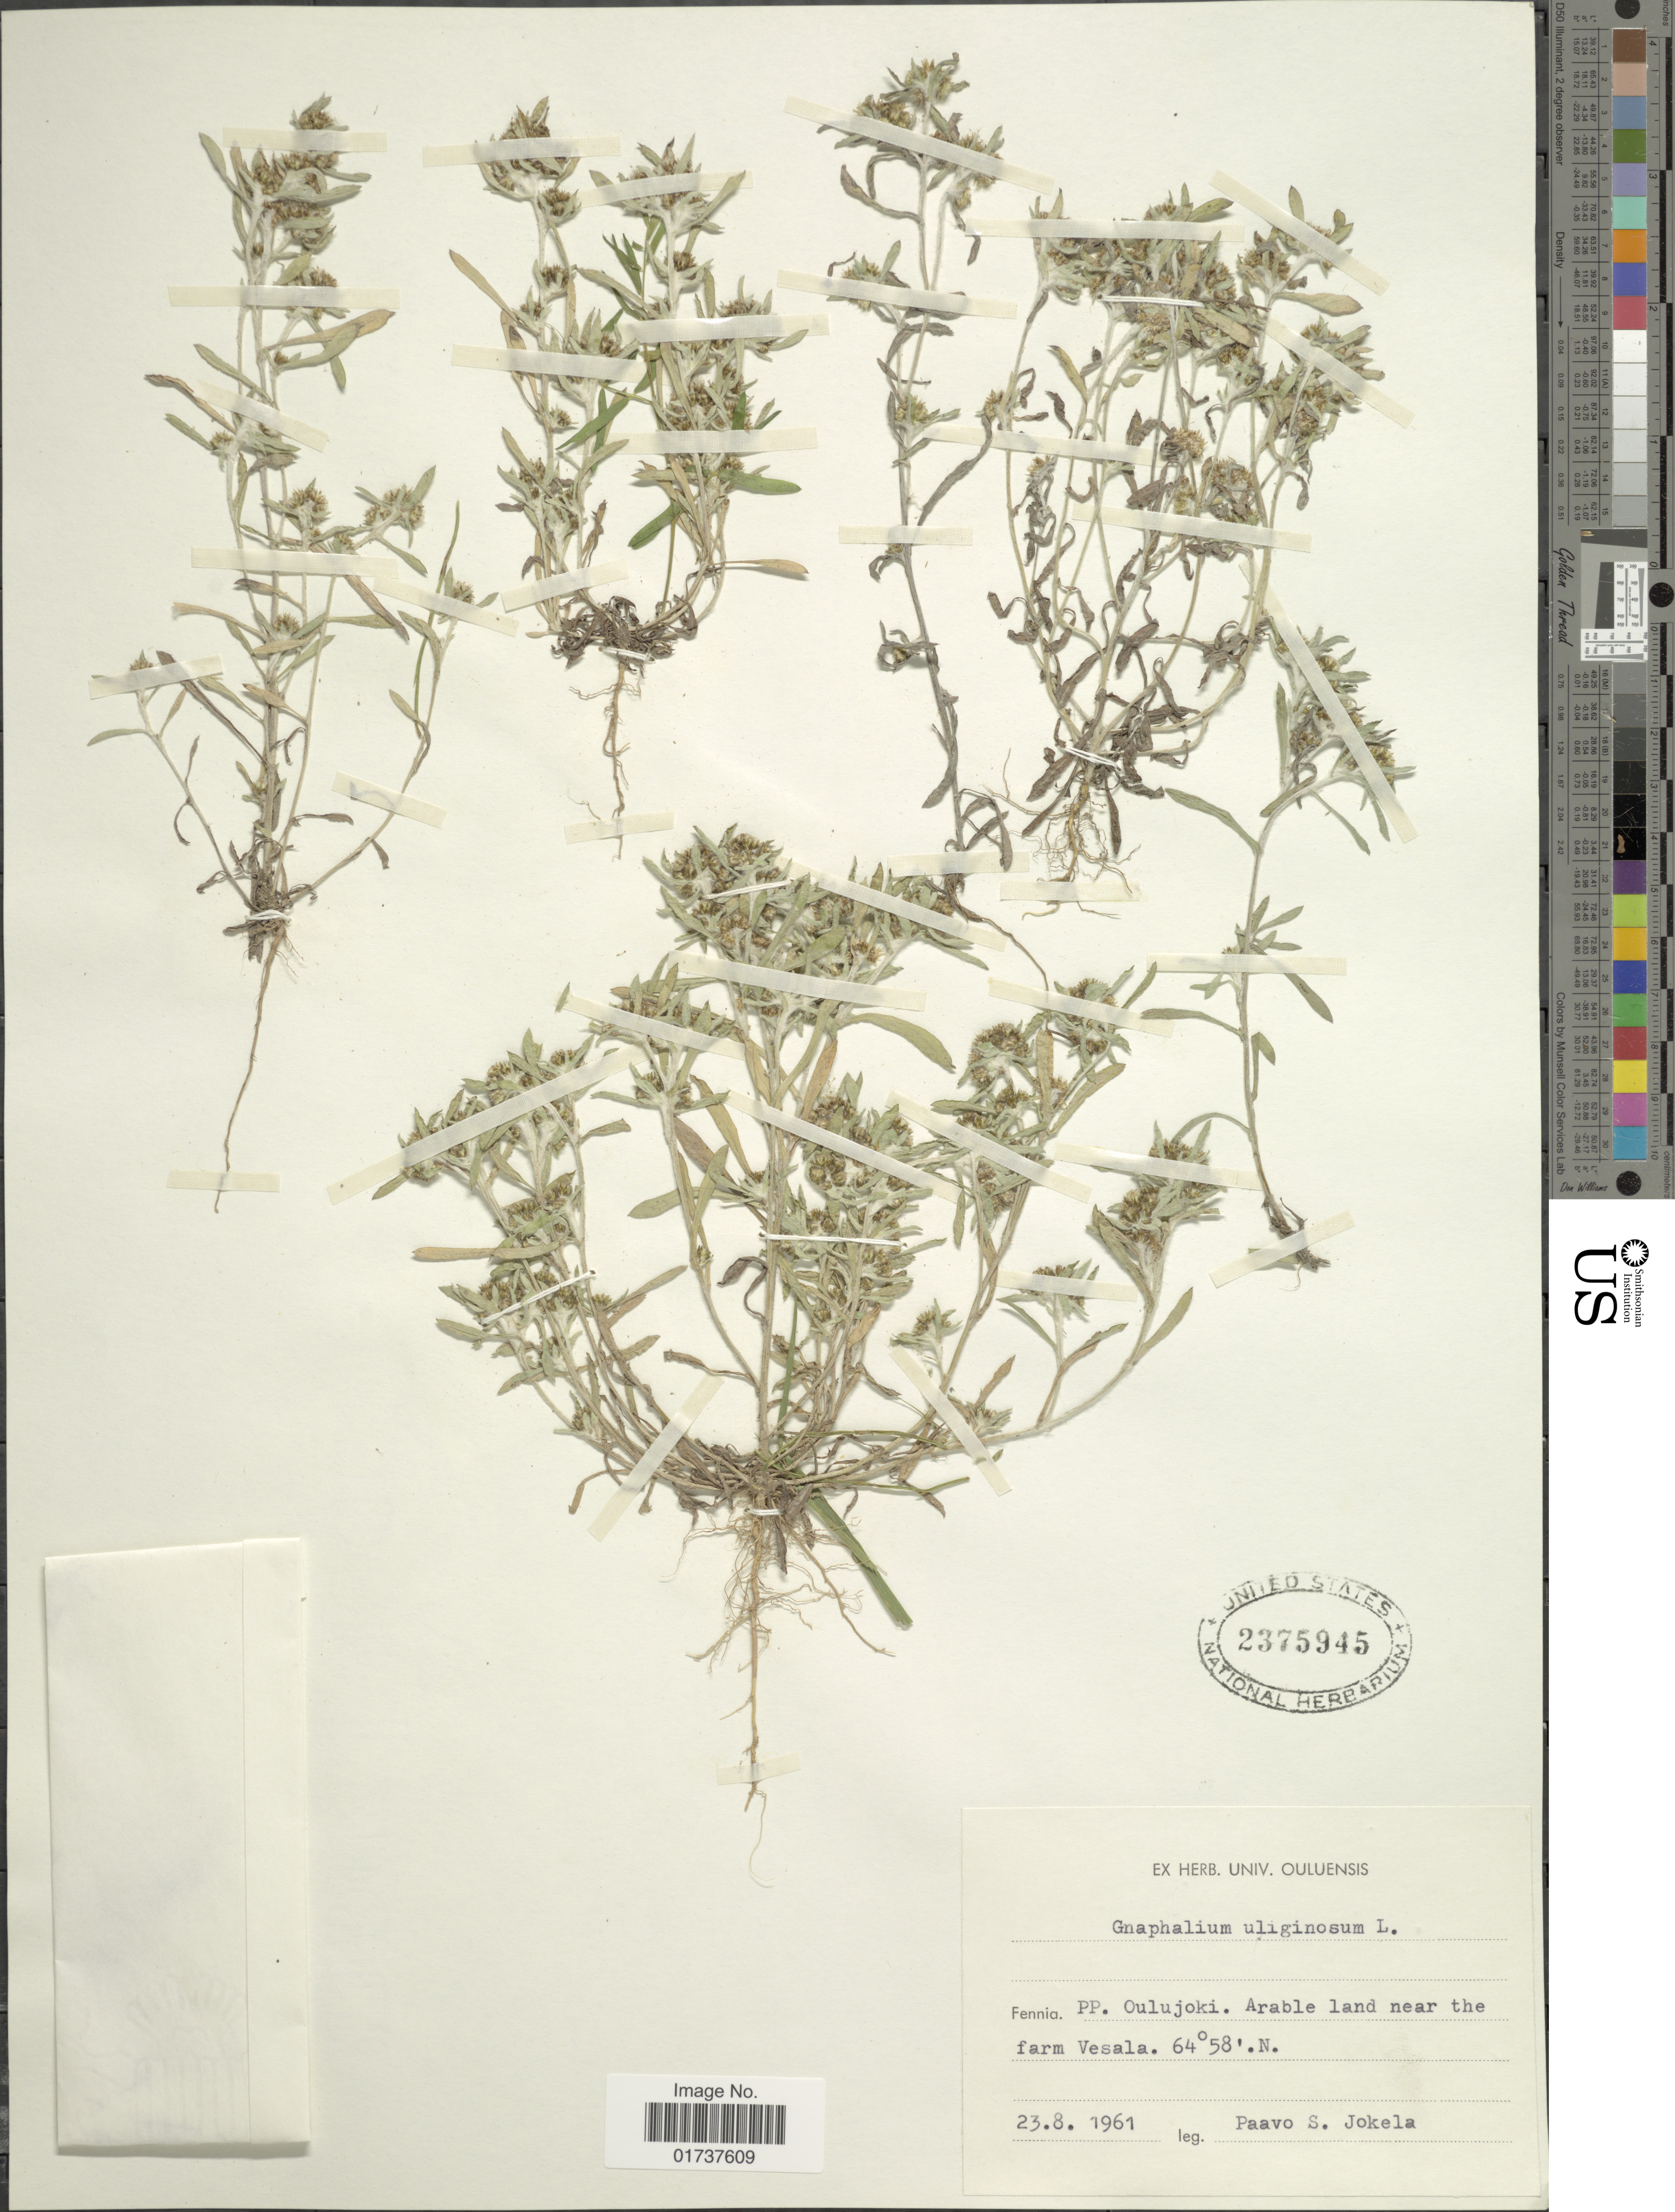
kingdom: Plantae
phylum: Tracheophyta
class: Magnoliopsida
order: Asterales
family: Asteraceae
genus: Gnaphalium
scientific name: Gnaphalium uliginosum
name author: L.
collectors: P. Jokela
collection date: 1961-08-23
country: Finland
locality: Fennia PP., Oulujoki, Arable land near the farm Vesala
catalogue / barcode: US 2375945